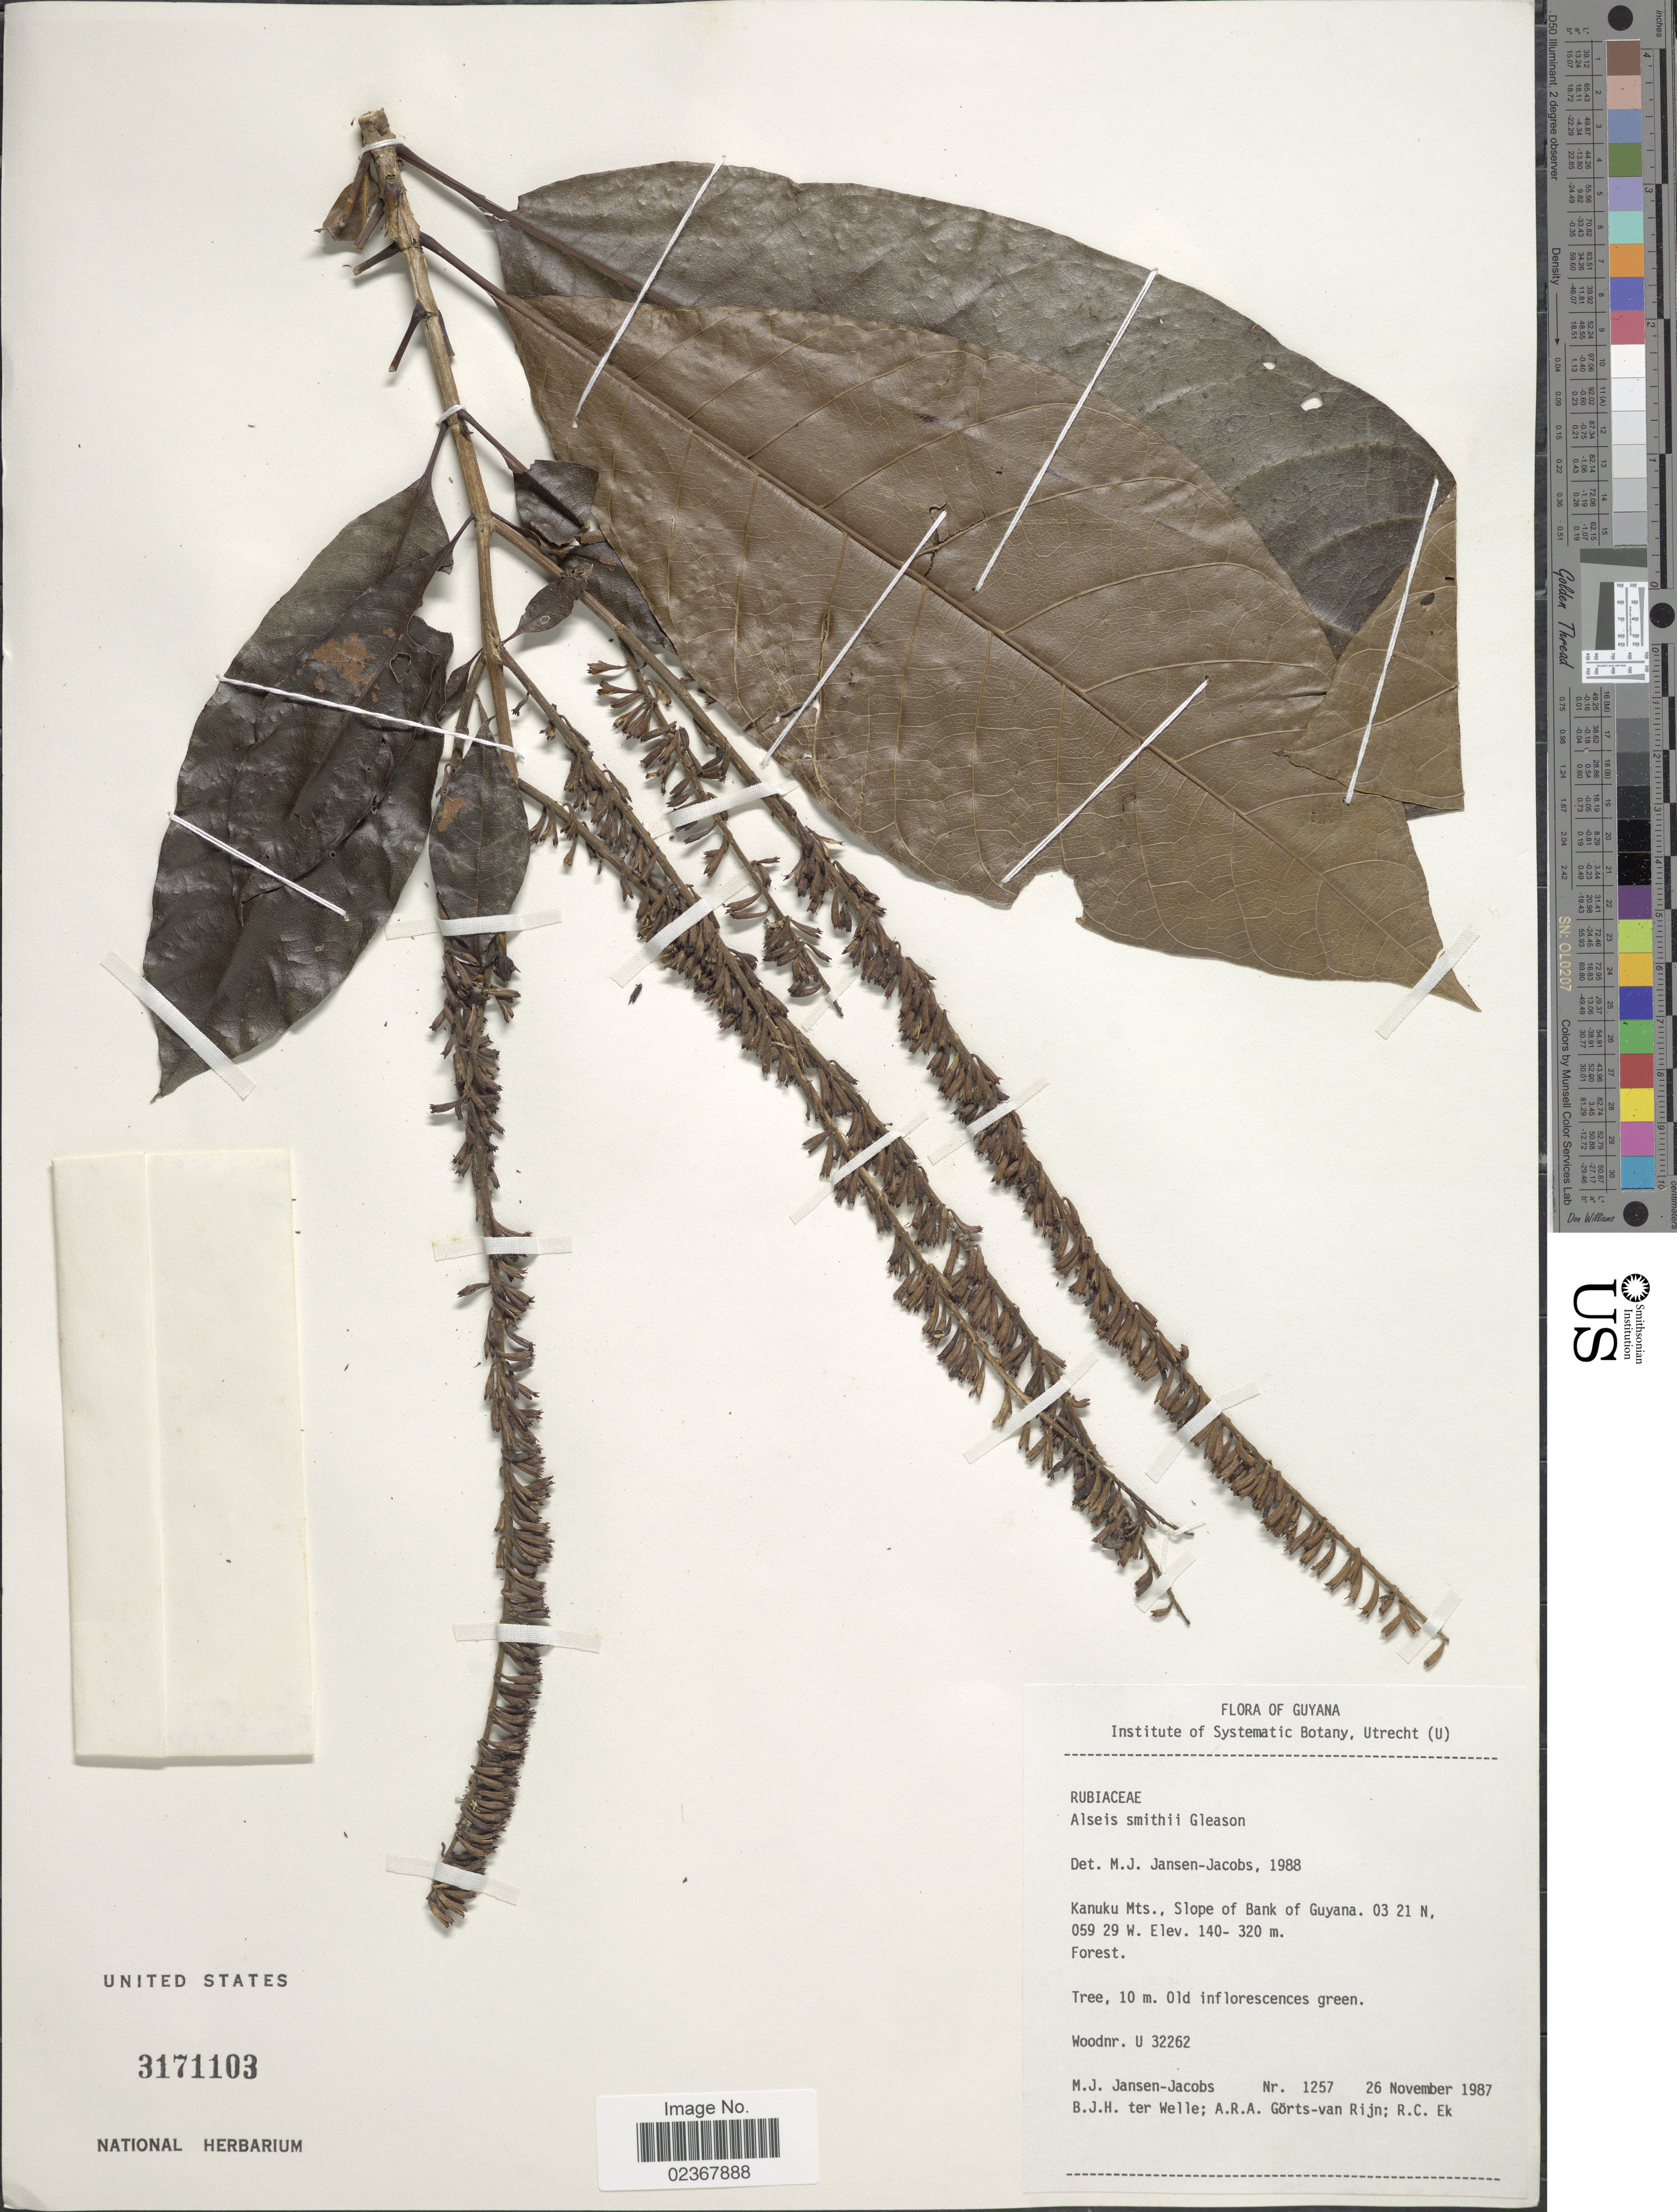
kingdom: Plantae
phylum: Tracheophyta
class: Magnoliopsida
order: Gentianales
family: Rubiaceae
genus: Alseis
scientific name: Alseis smithii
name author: Standl.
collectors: M. J. Jansen-Jacobs, B. Welle, A. .R. A. Görts-van Rijn & R. C. Ek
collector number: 1257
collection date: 1987-11-26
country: Guyana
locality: Kanuku Mts., Slope of Bank of Guyana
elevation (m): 140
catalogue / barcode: US 3171103